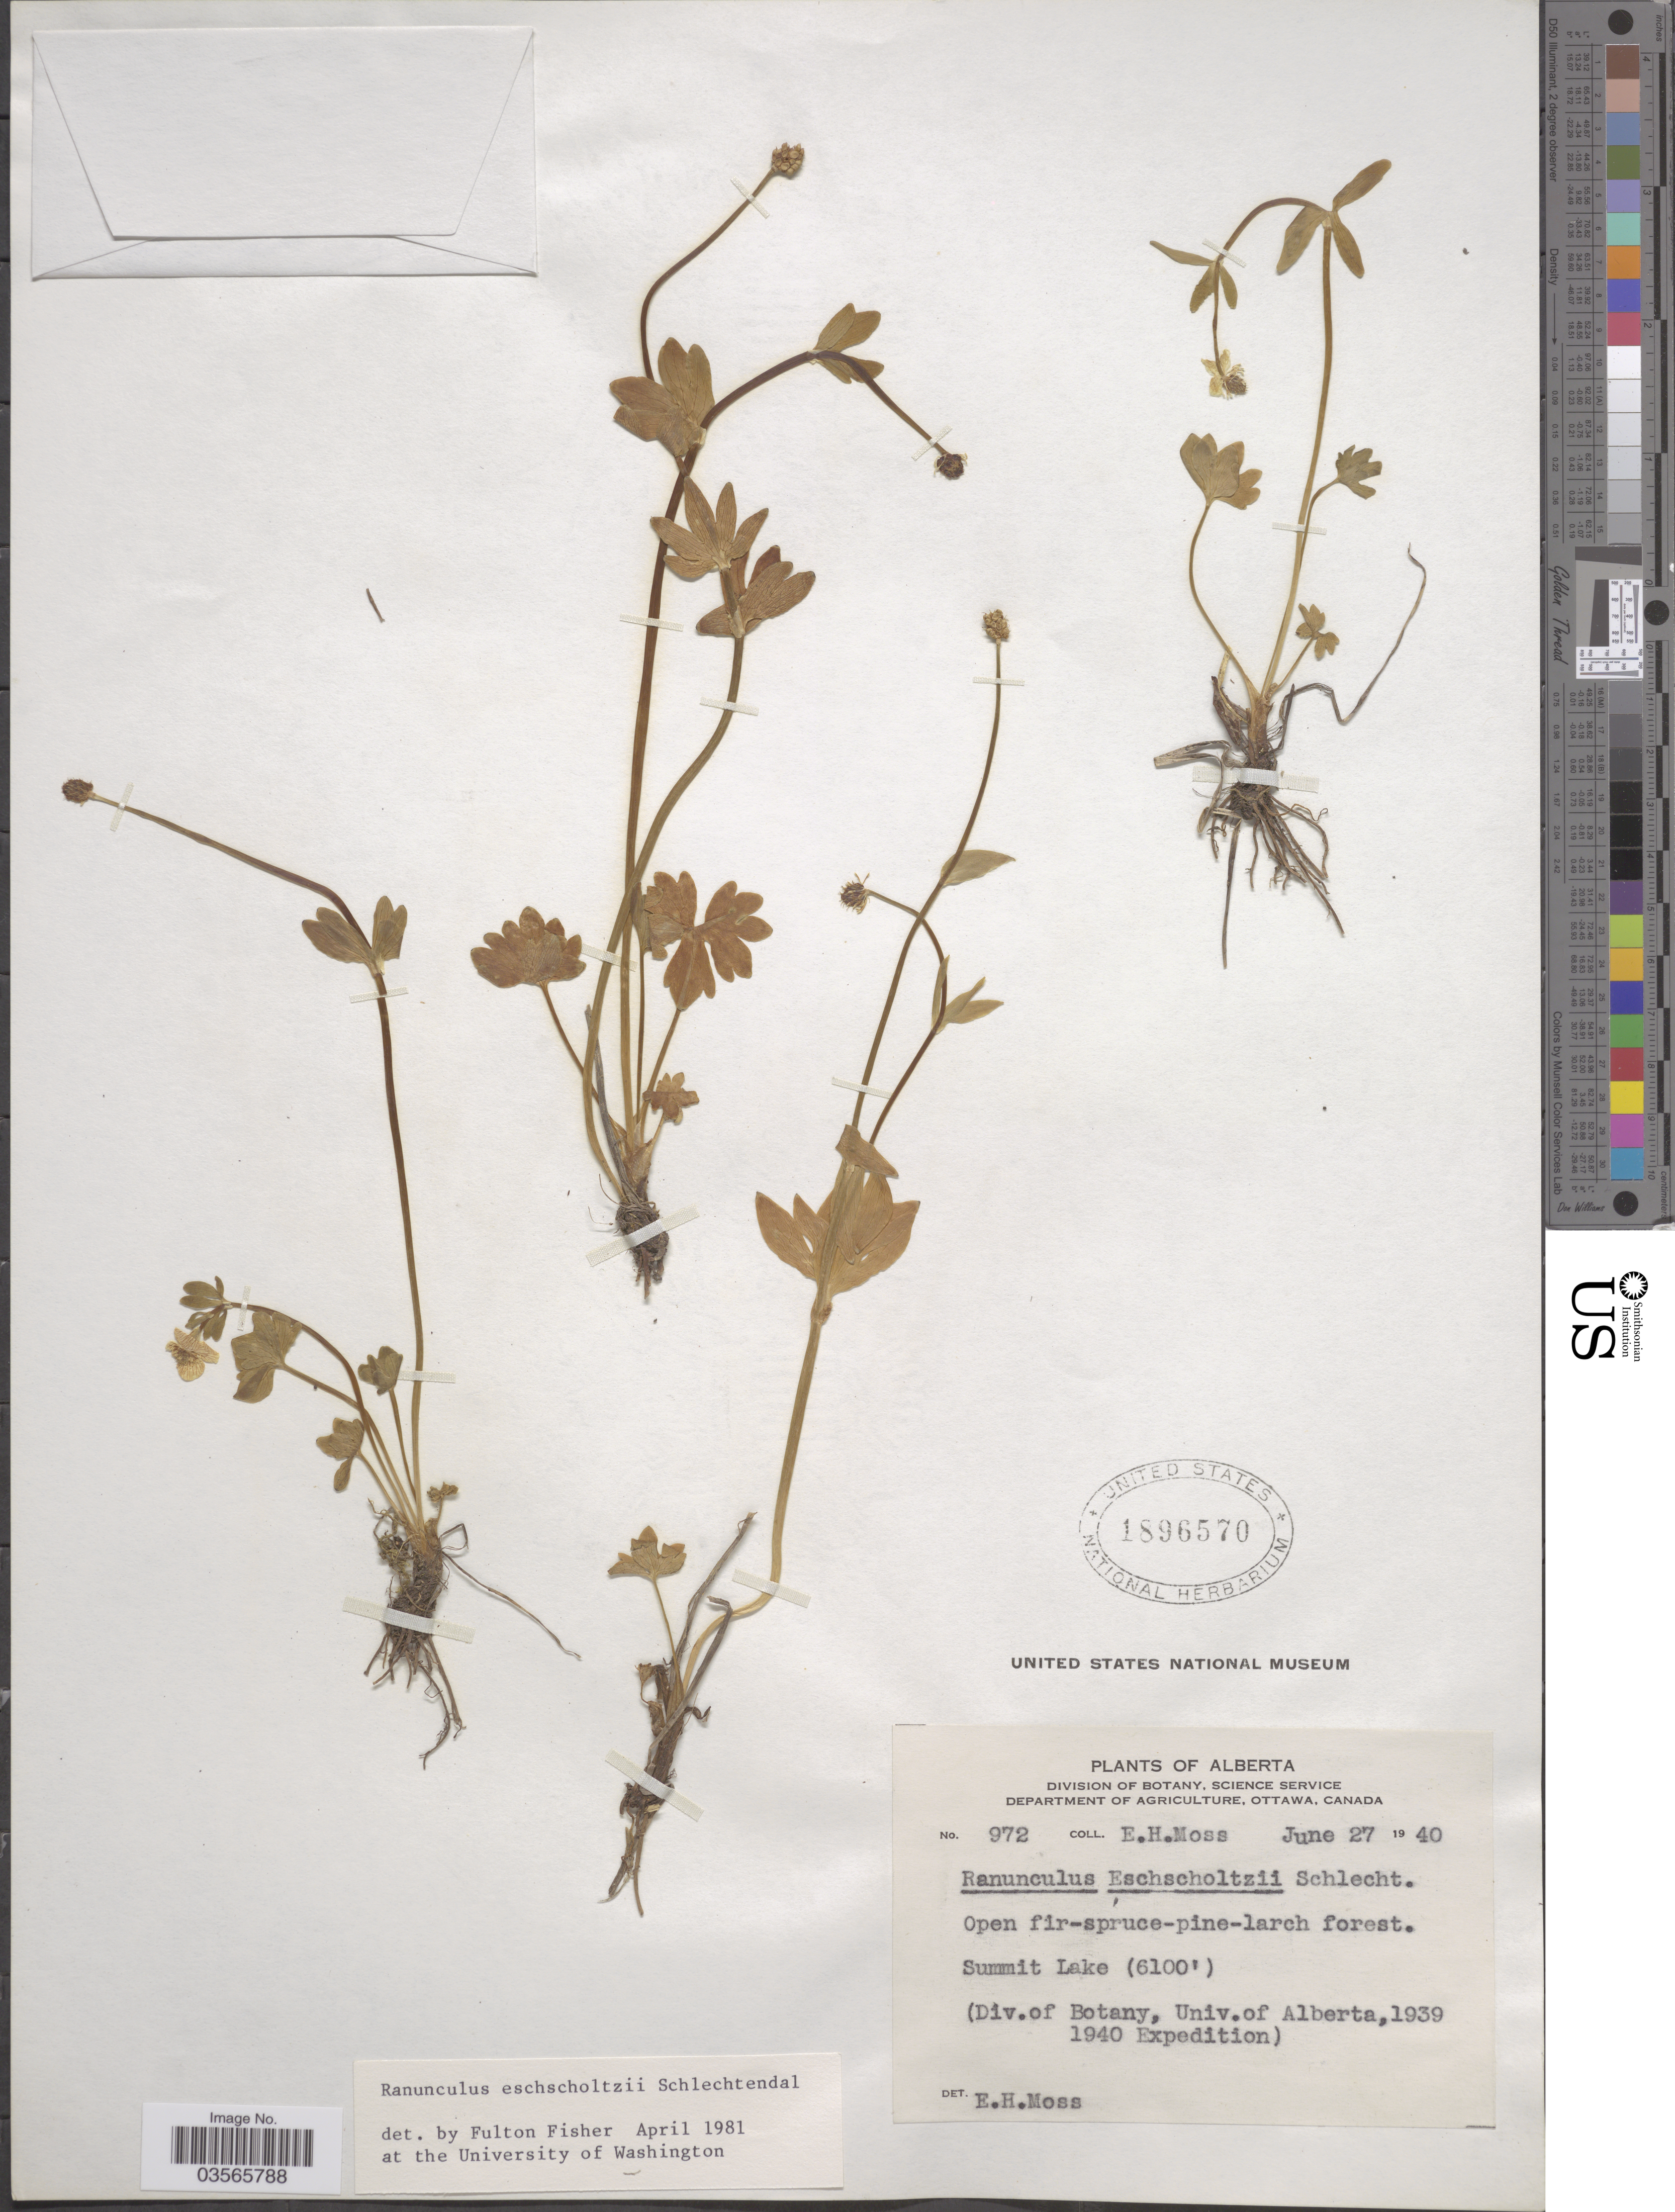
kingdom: Plantae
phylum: Tracheophyta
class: Magnoliopsida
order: Ranunculales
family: Ranunculaceae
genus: Ranunculus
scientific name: Ranunculus eschscholtzii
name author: Schltdl.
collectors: E. Moss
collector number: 972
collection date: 1940-06-27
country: Canada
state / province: Alberta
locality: Summit Lake.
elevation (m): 1859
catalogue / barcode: US 1896570